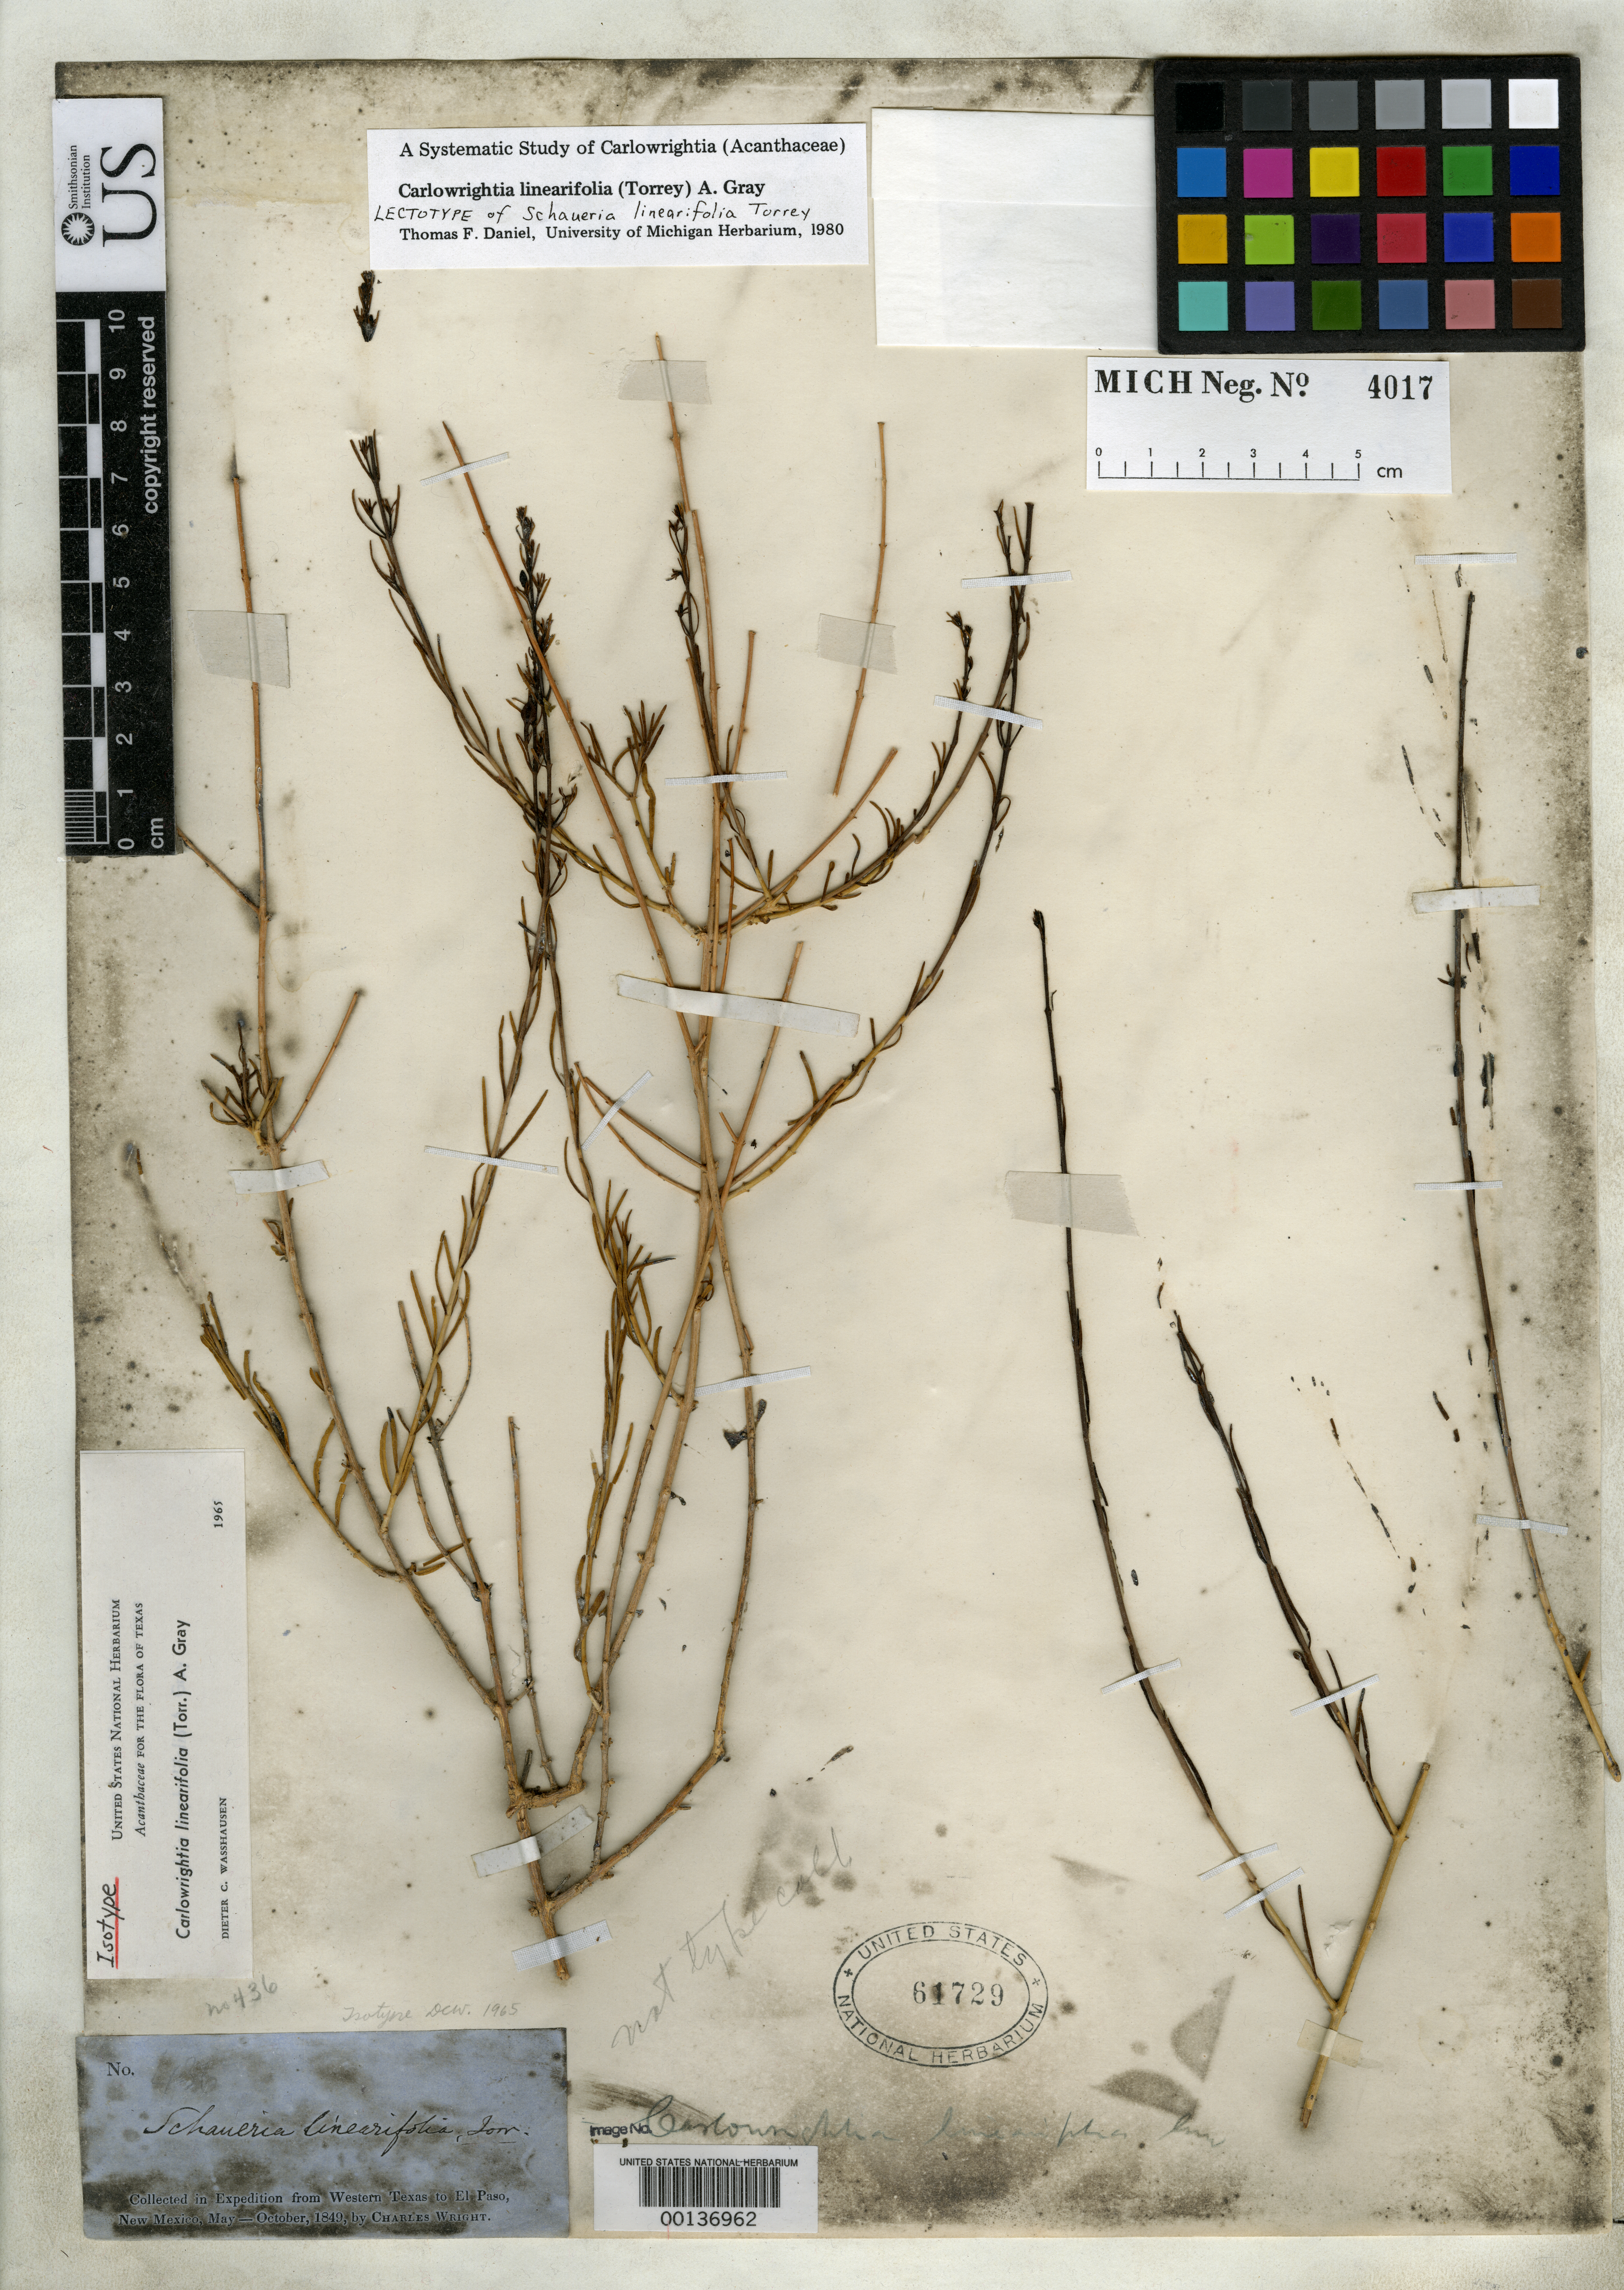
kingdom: Plantae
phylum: Tracheophyta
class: Magnoliopsida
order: Lamiales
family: Acanthaceae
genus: Schaueria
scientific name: Schaueria linearifolia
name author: Torr. in Emory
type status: Isosyntype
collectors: C. Wright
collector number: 436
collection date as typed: May 1849 to -- Oct 1849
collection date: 1849-05/1849-10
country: United States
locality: Western Texas to El Paso, New Mexico.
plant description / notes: One of several collections cited; annotated as isotype by D. Wasshausen (1965).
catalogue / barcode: US 61729